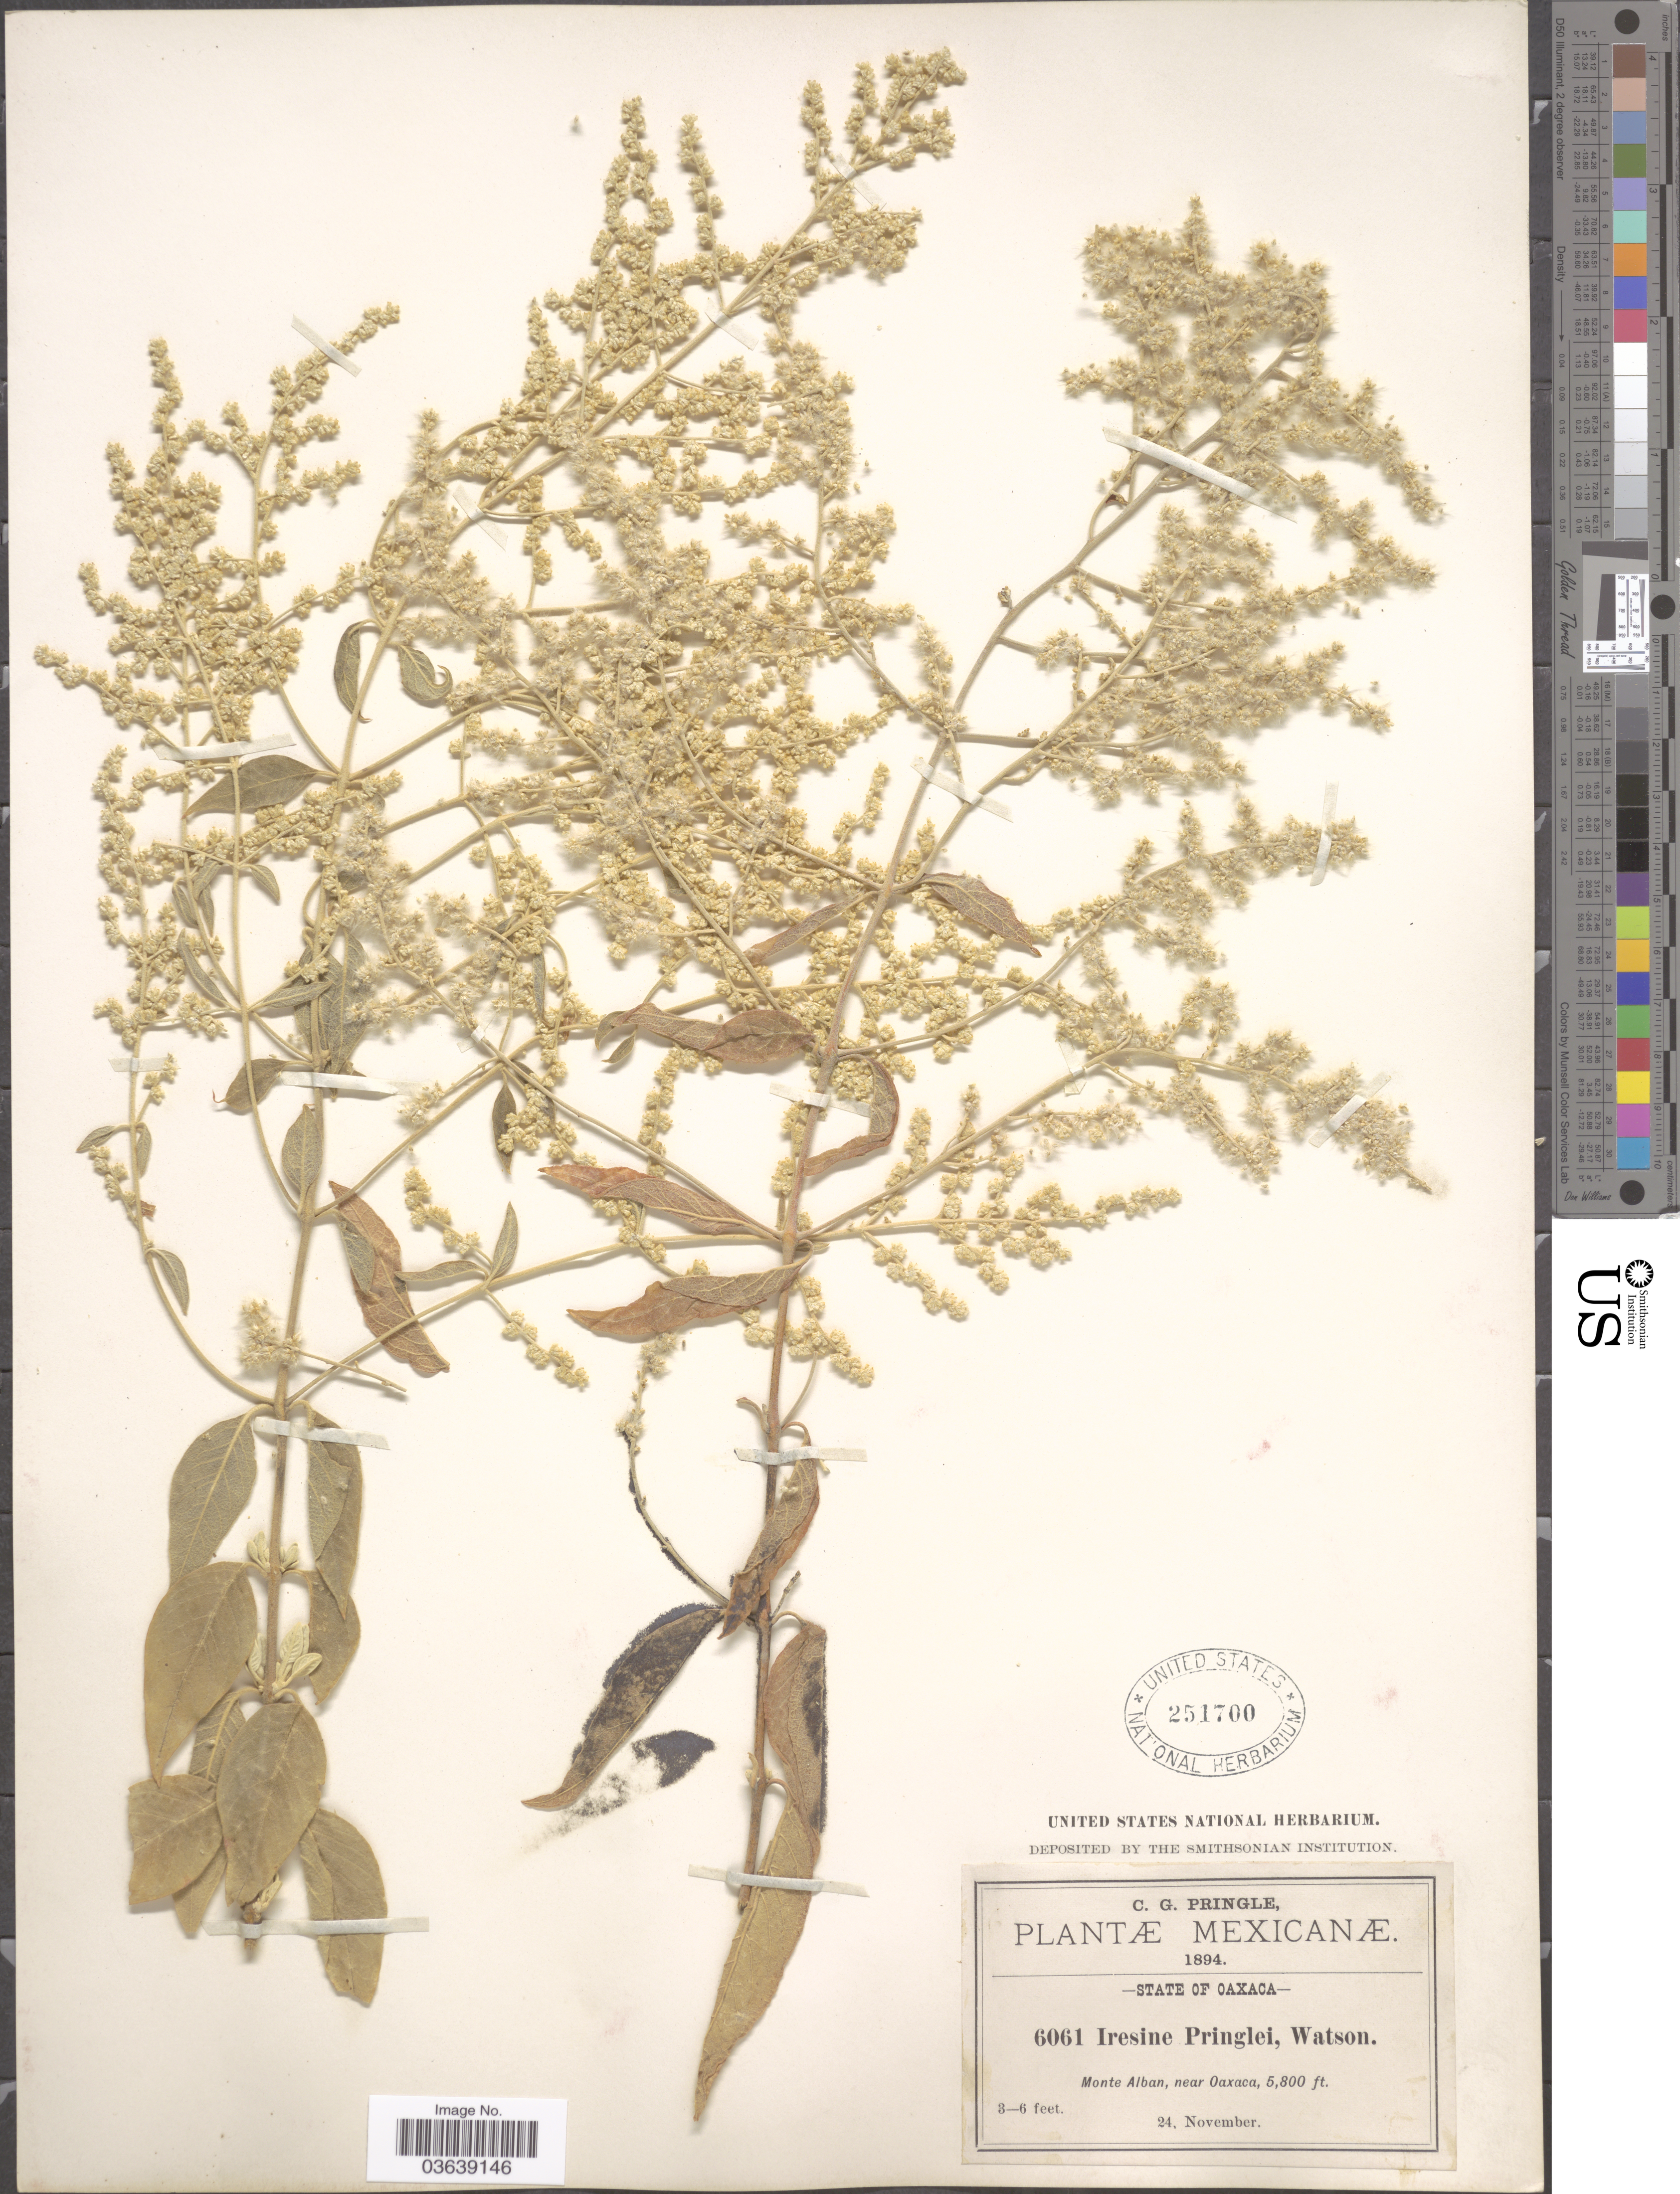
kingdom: Plantae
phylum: Tracheophyta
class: Magnoliopsida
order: Caryophyllales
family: Amaranthaceae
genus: Iresine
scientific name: Iresine pringlei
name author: S. Watson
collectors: C. G. Pringle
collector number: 6061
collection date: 1894-11-24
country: Mexico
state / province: Oaxaca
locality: Monte Alban, near Oaxaca.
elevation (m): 1768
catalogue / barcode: US 251700